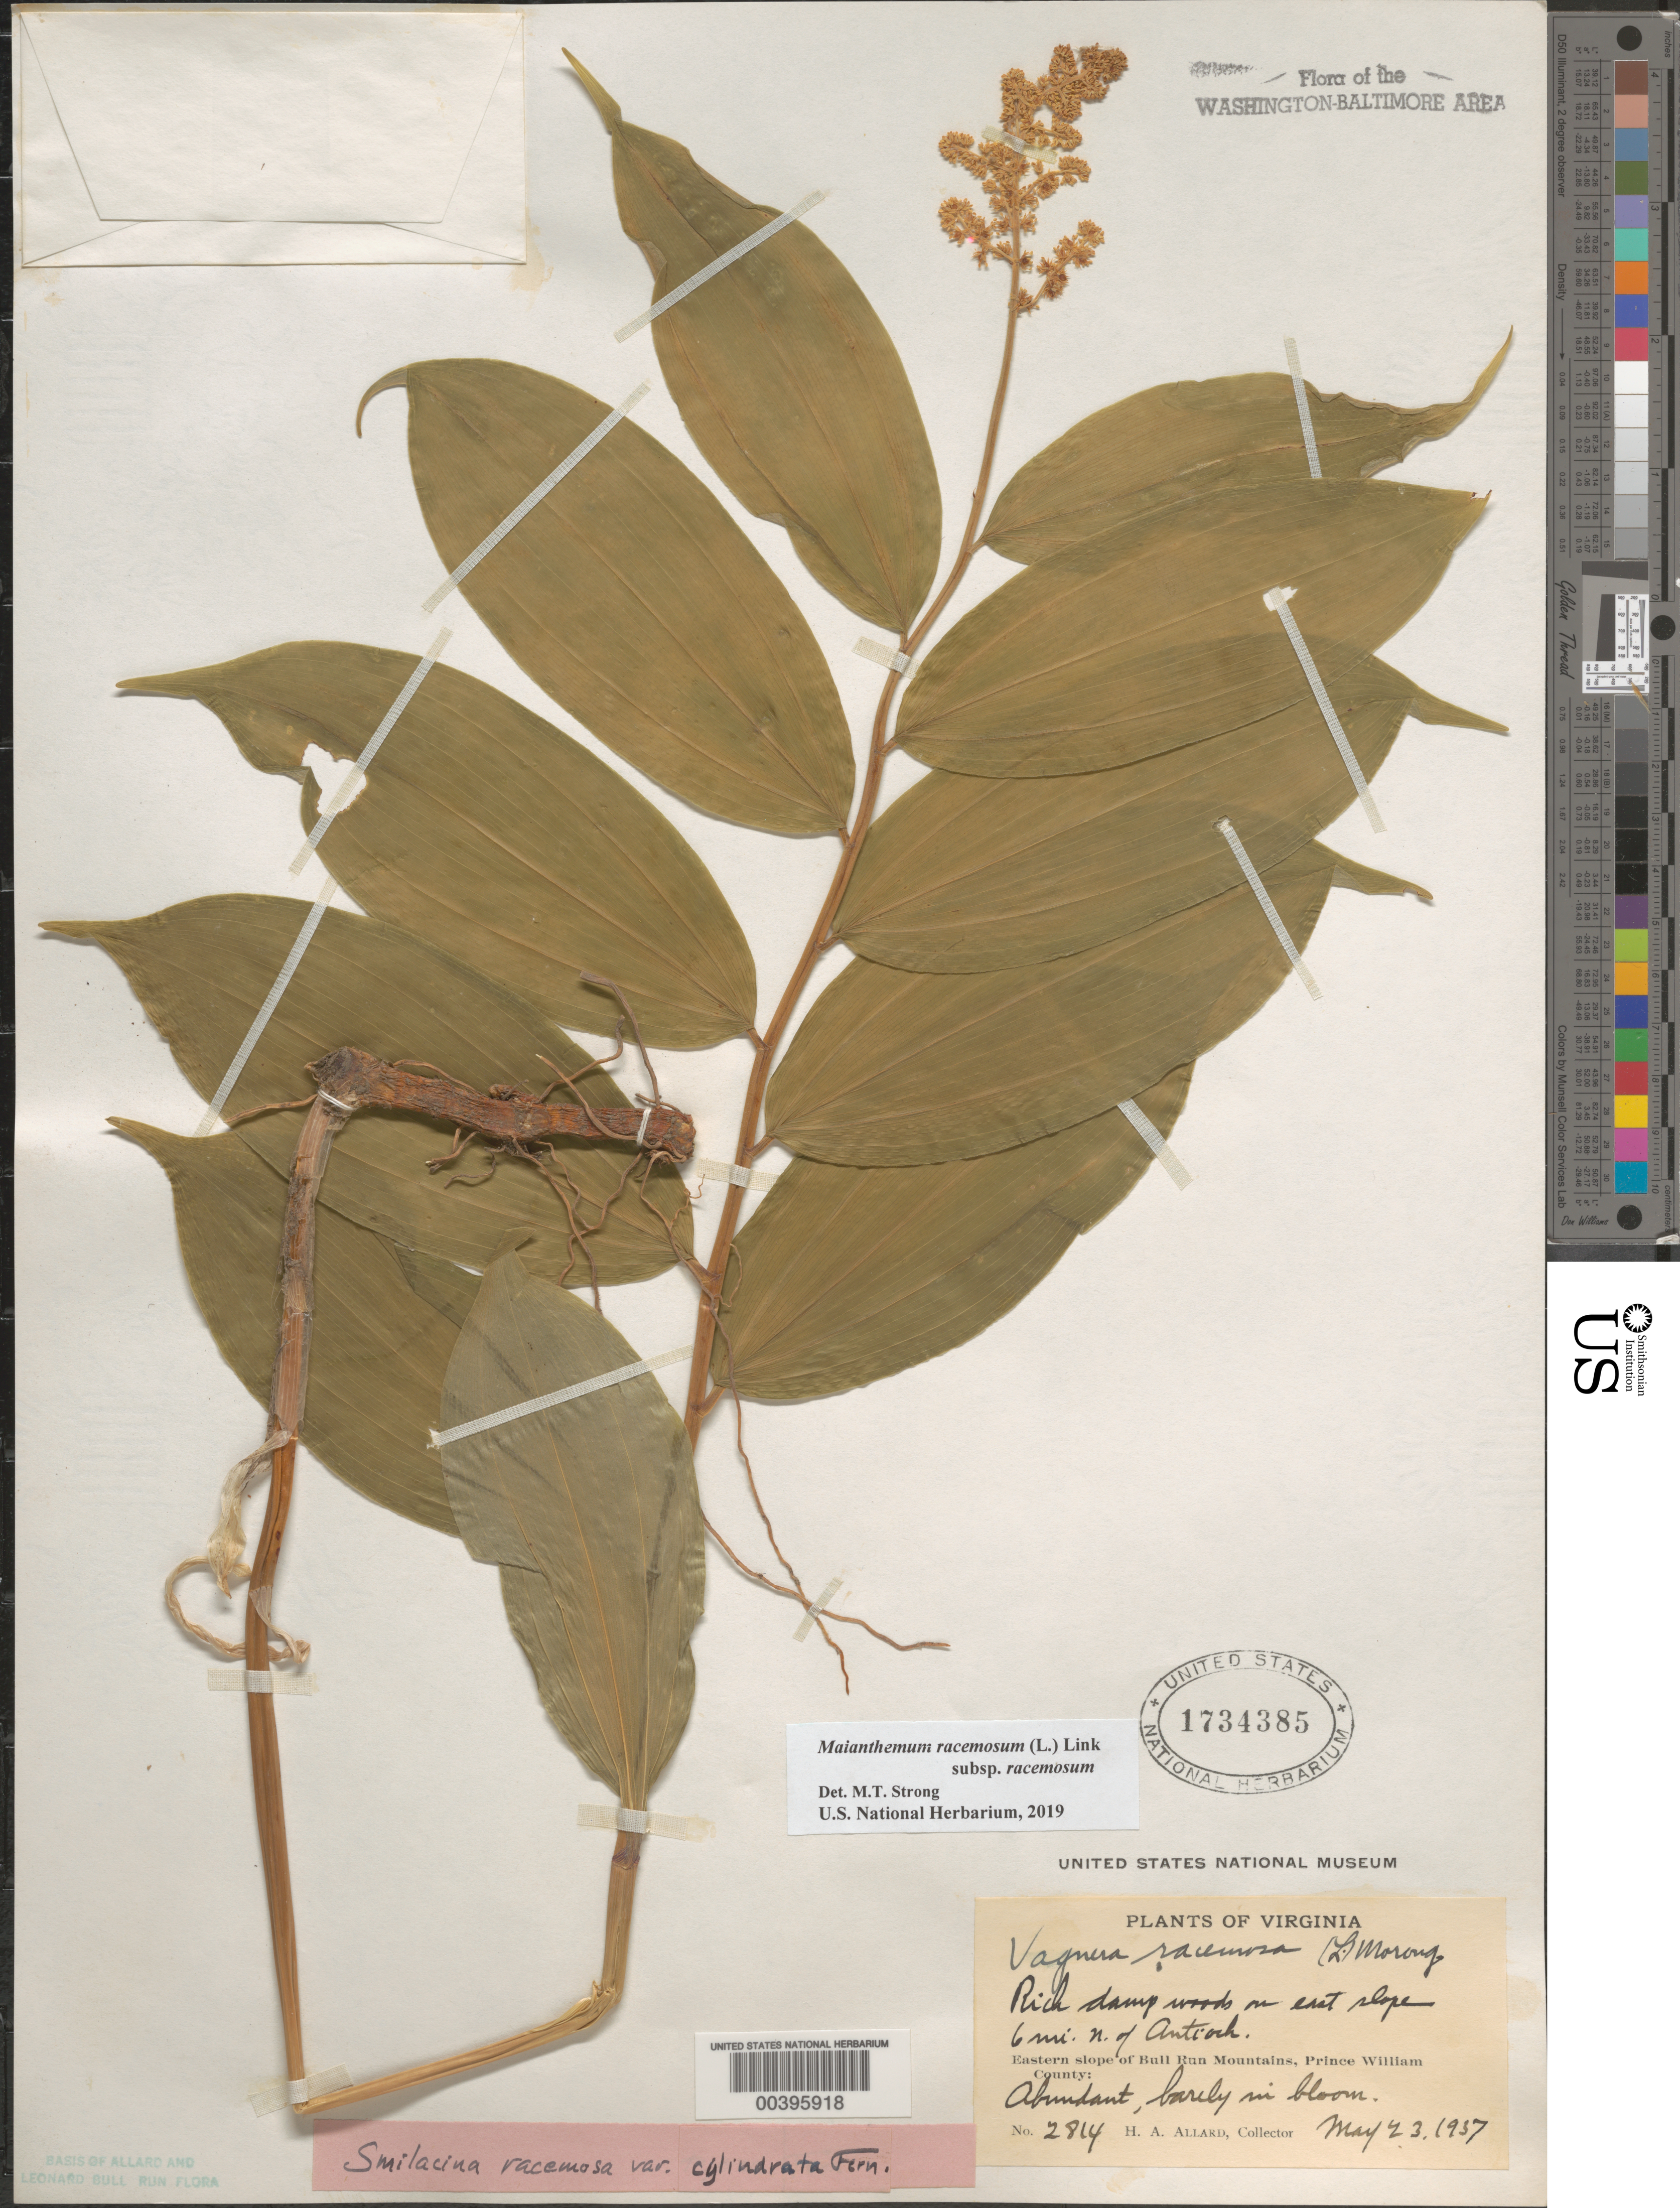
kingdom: Plantae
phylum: Tracheophyta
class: Liliopsida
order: Asparagales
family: Asparagaceae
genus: Maianthemum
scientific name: Maianthemum racemosum subsp. racemosum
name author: (L.) Link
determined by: Strong, Mark T., (BOT), Smithsonian Institution - National Museum of Natural History (UNITED STATES)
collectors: H. A. Allard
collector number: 2814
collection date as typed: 23 May 1937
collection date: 1937-05-23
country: United States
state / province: Virginia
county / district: Prince William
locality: North of Antioch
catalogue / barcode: US 1734385